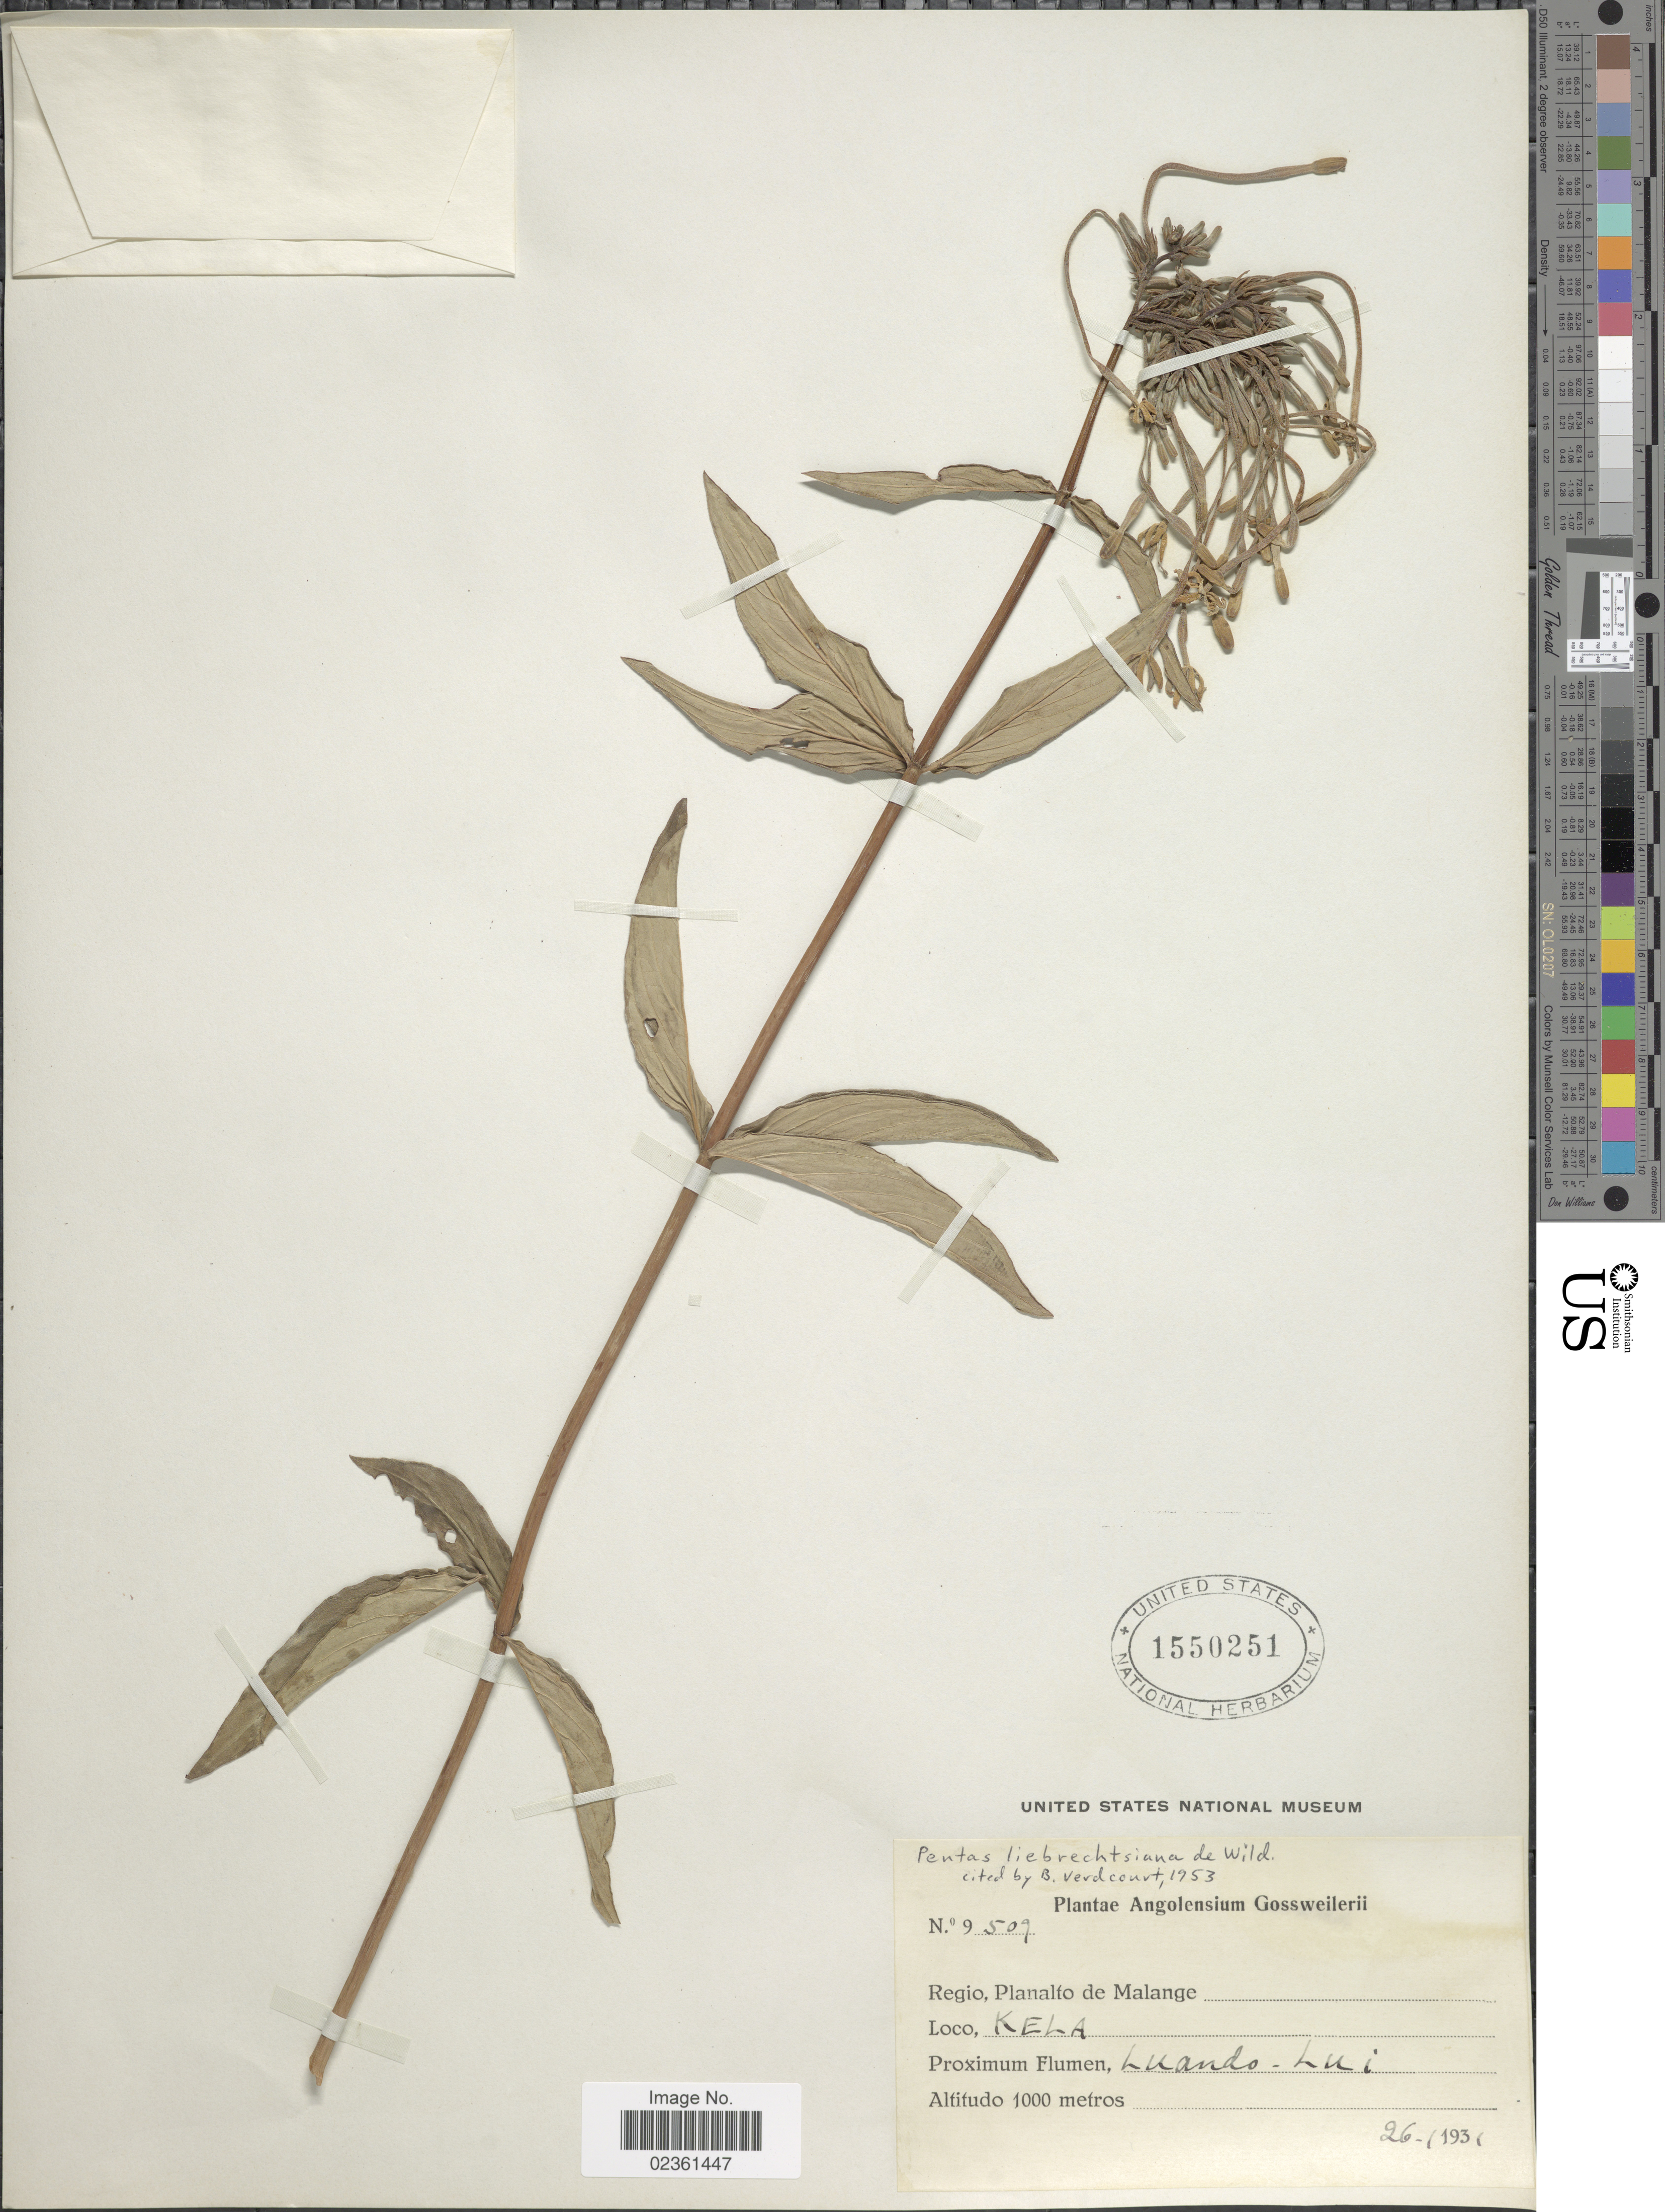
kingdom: Plantae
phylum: Tracheophyta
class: Magnoliopsida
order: Gentianales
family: Rubiaceae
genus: Pentas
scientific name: Pentas liebrechtsiana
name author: De Wild.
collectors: J. Gossweiler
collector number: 9509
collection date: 1931-01-26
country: Angola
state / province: Malange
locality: Planalto de Malange, Kela.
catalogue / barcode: US 1550251